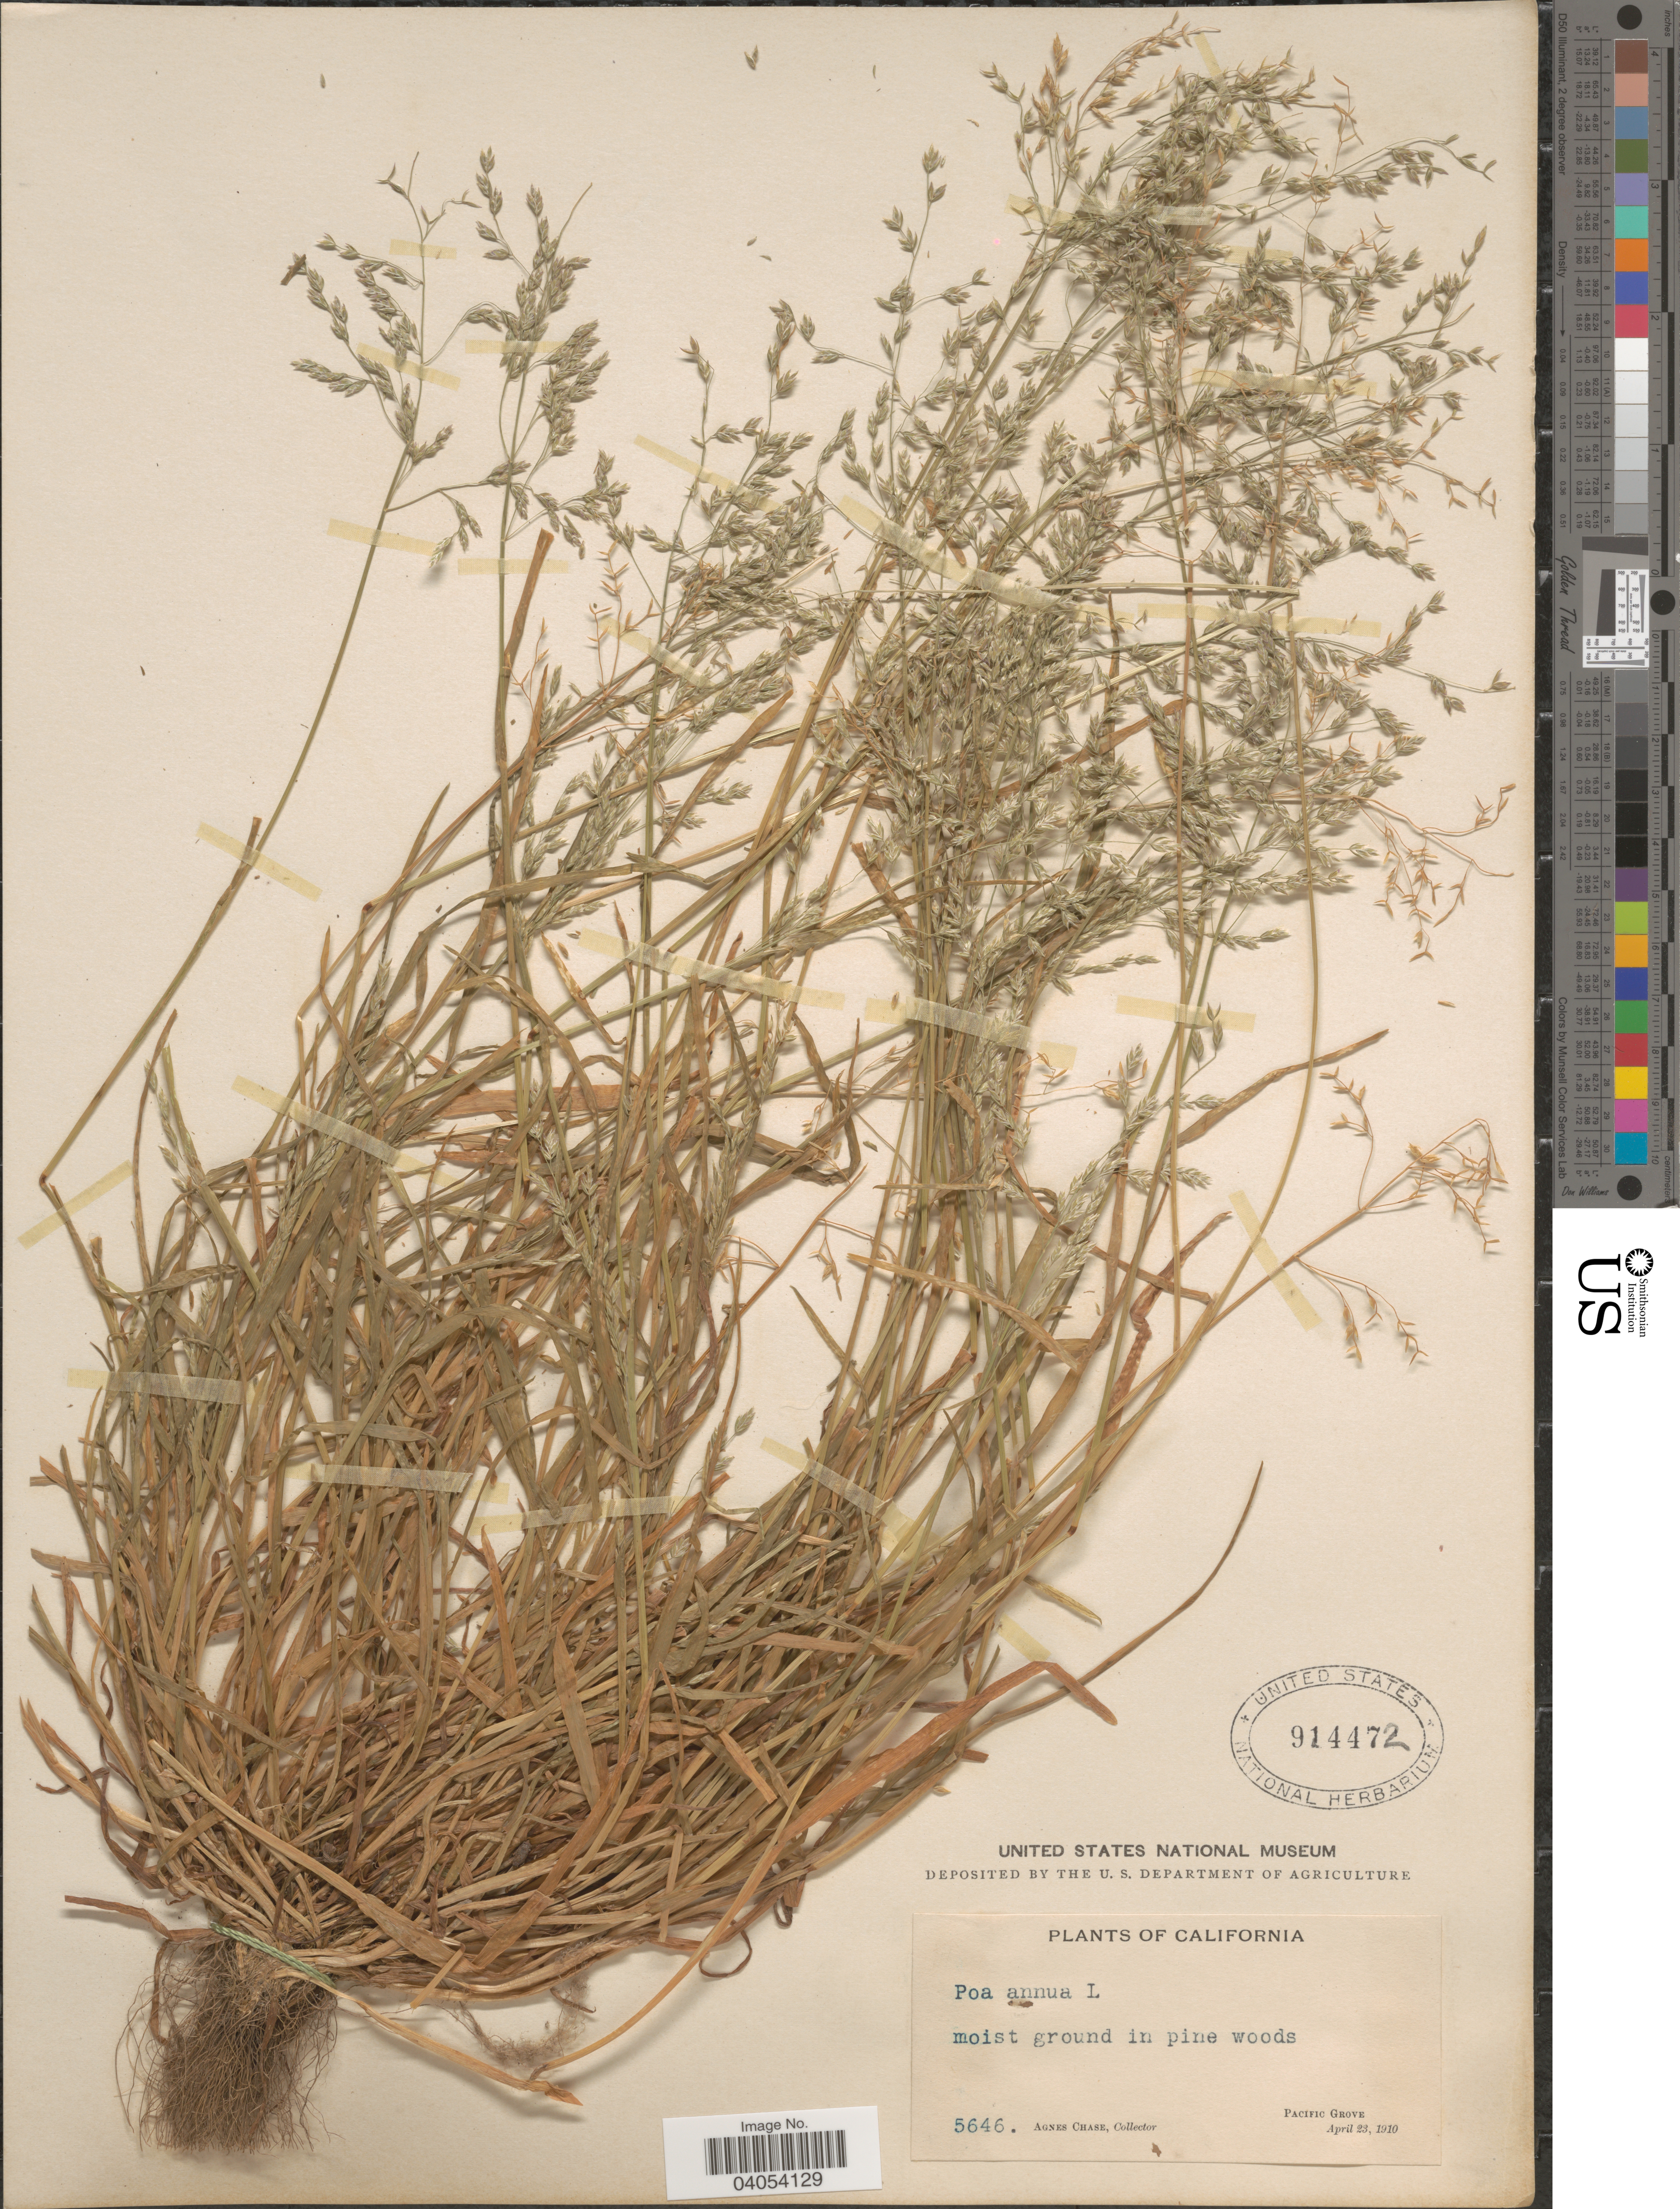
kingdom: Plantae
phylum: Tracheophyta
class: Liliopsida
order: Poales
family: Poaceae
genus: Poa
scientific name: Poa annua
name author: L.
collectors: A. Chase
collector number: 5646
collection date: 1910-04-23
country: United States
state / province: California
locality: Pacific Grove.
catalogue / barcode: US 914472